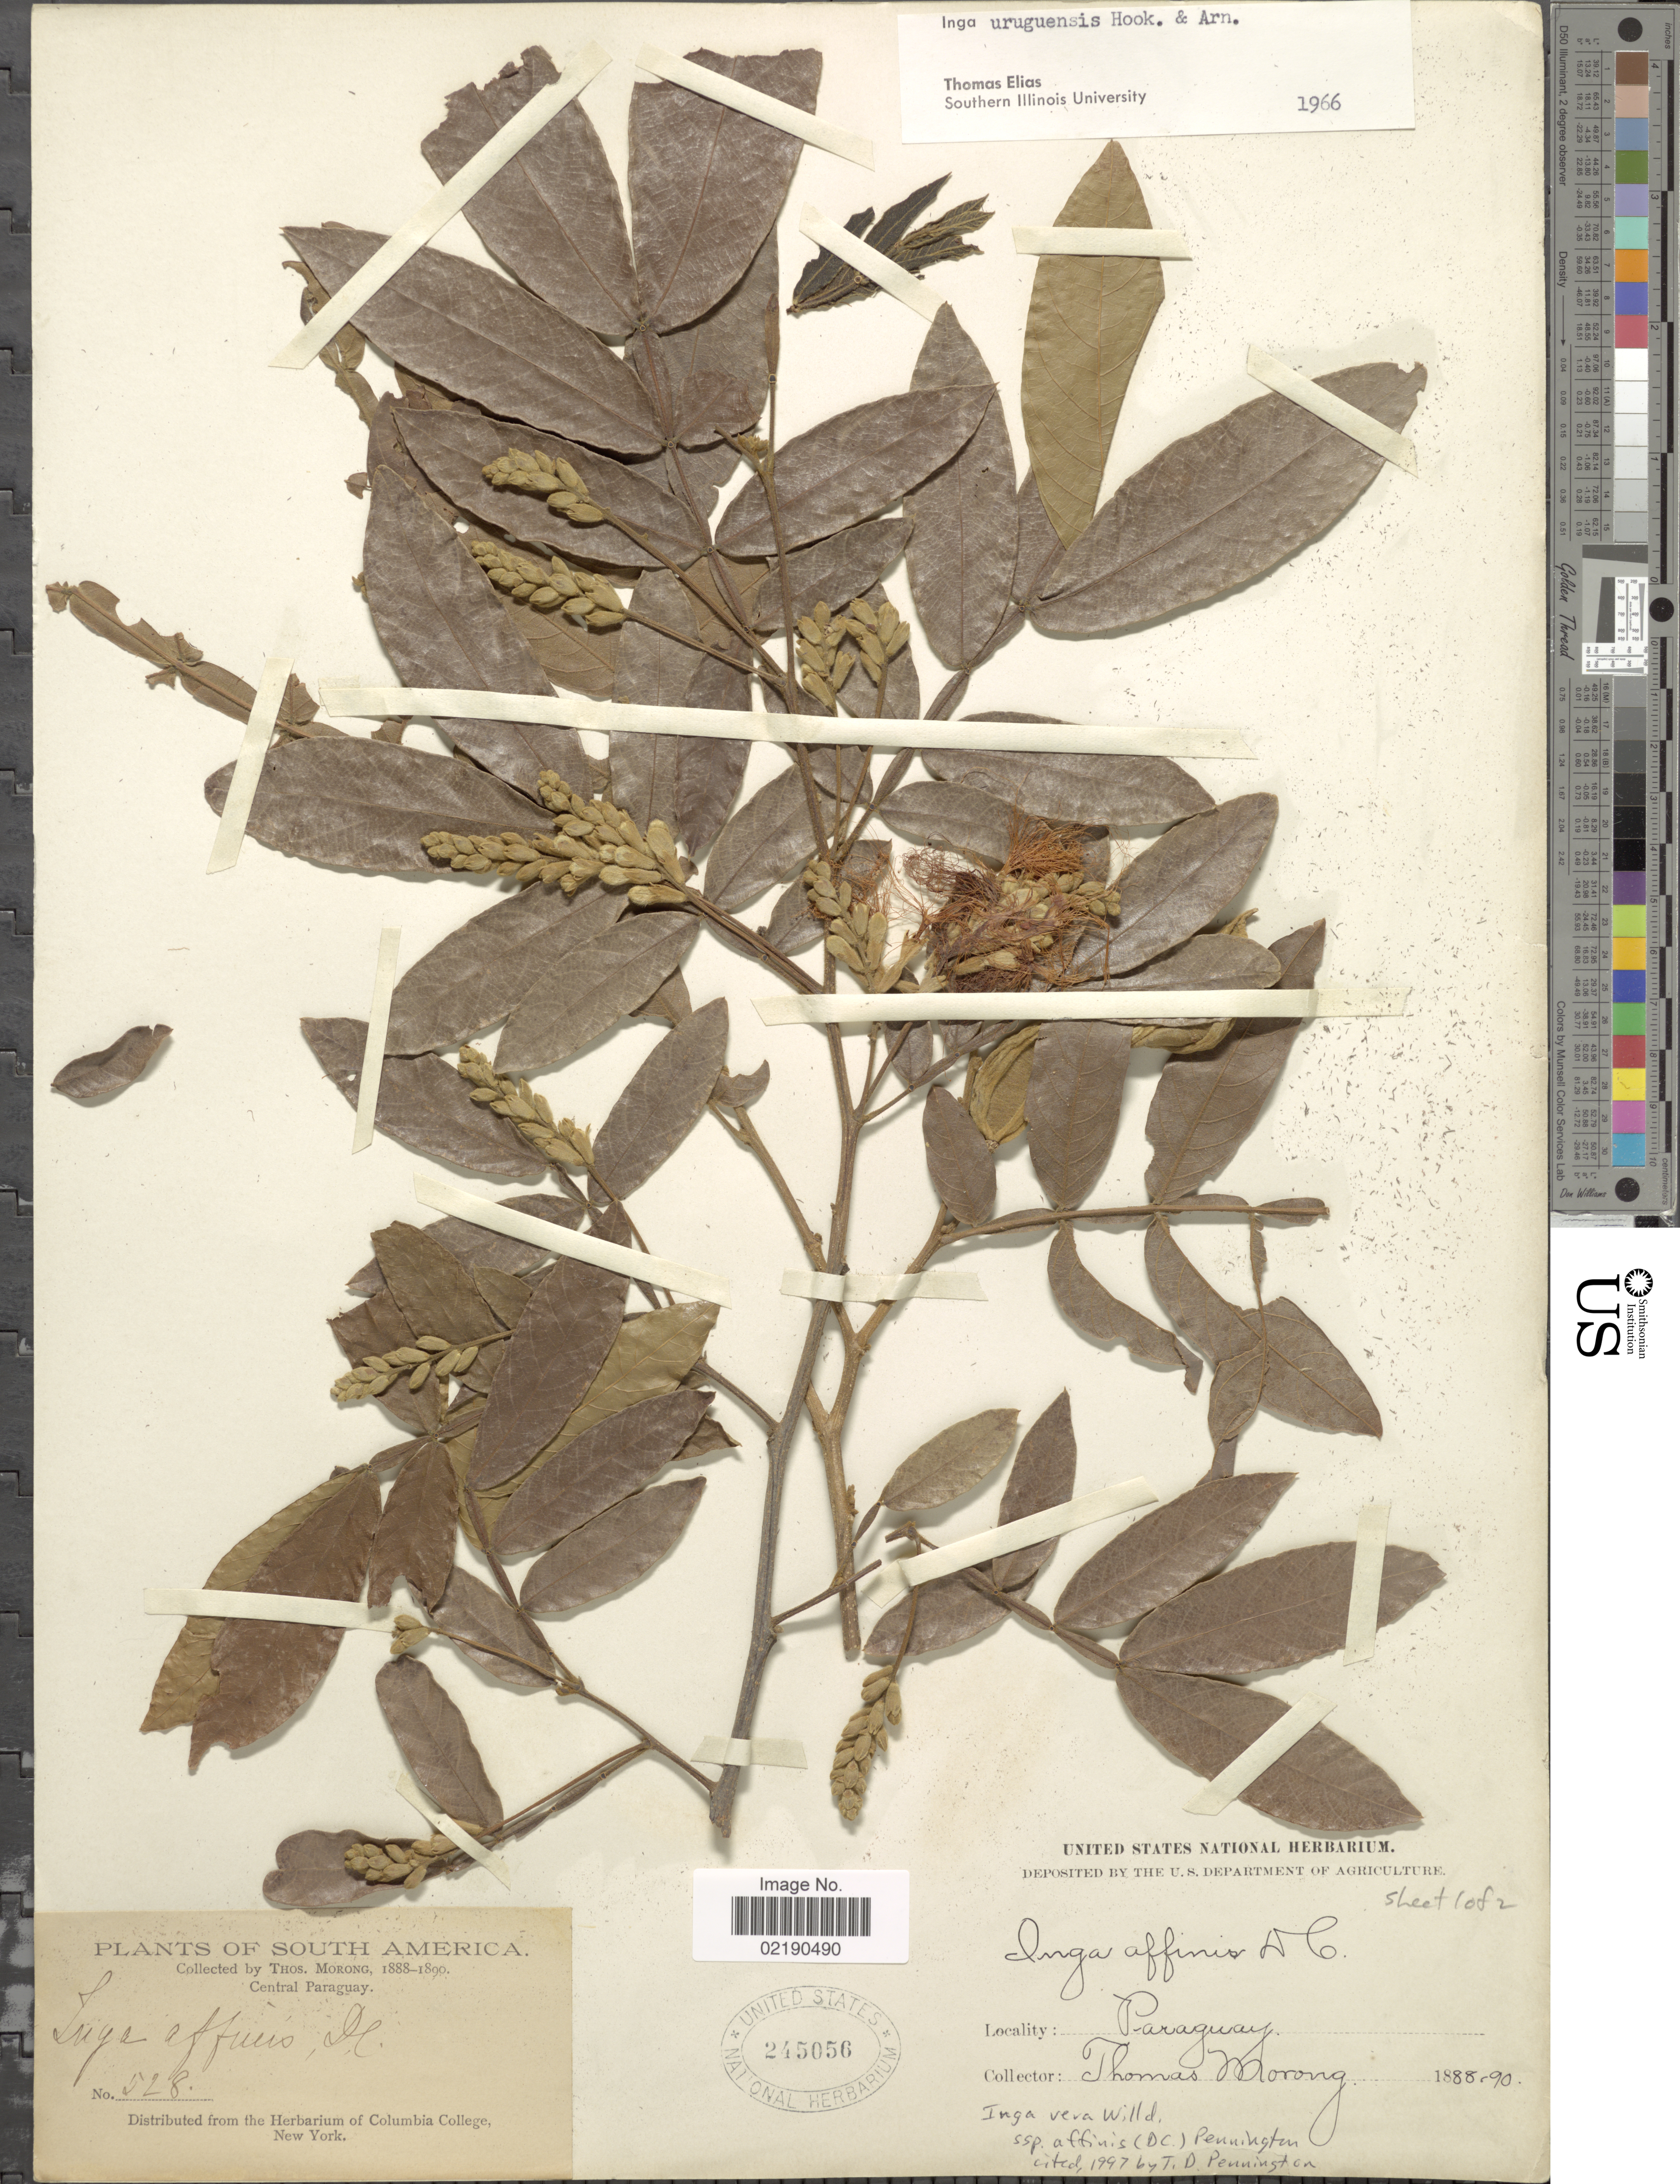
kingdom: Plantae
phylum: Tracheophyta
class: Magnoliopsida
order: Fabales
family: Fabaceae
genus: Inga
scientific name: Inga vera subsp. affinis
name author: (DC.) T.D. Penn.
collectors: ex herb. T. Morong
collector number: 528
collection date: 1888/1890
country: Paraguay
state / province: Central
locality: South America. Central Paraguay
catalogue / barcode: US 245056